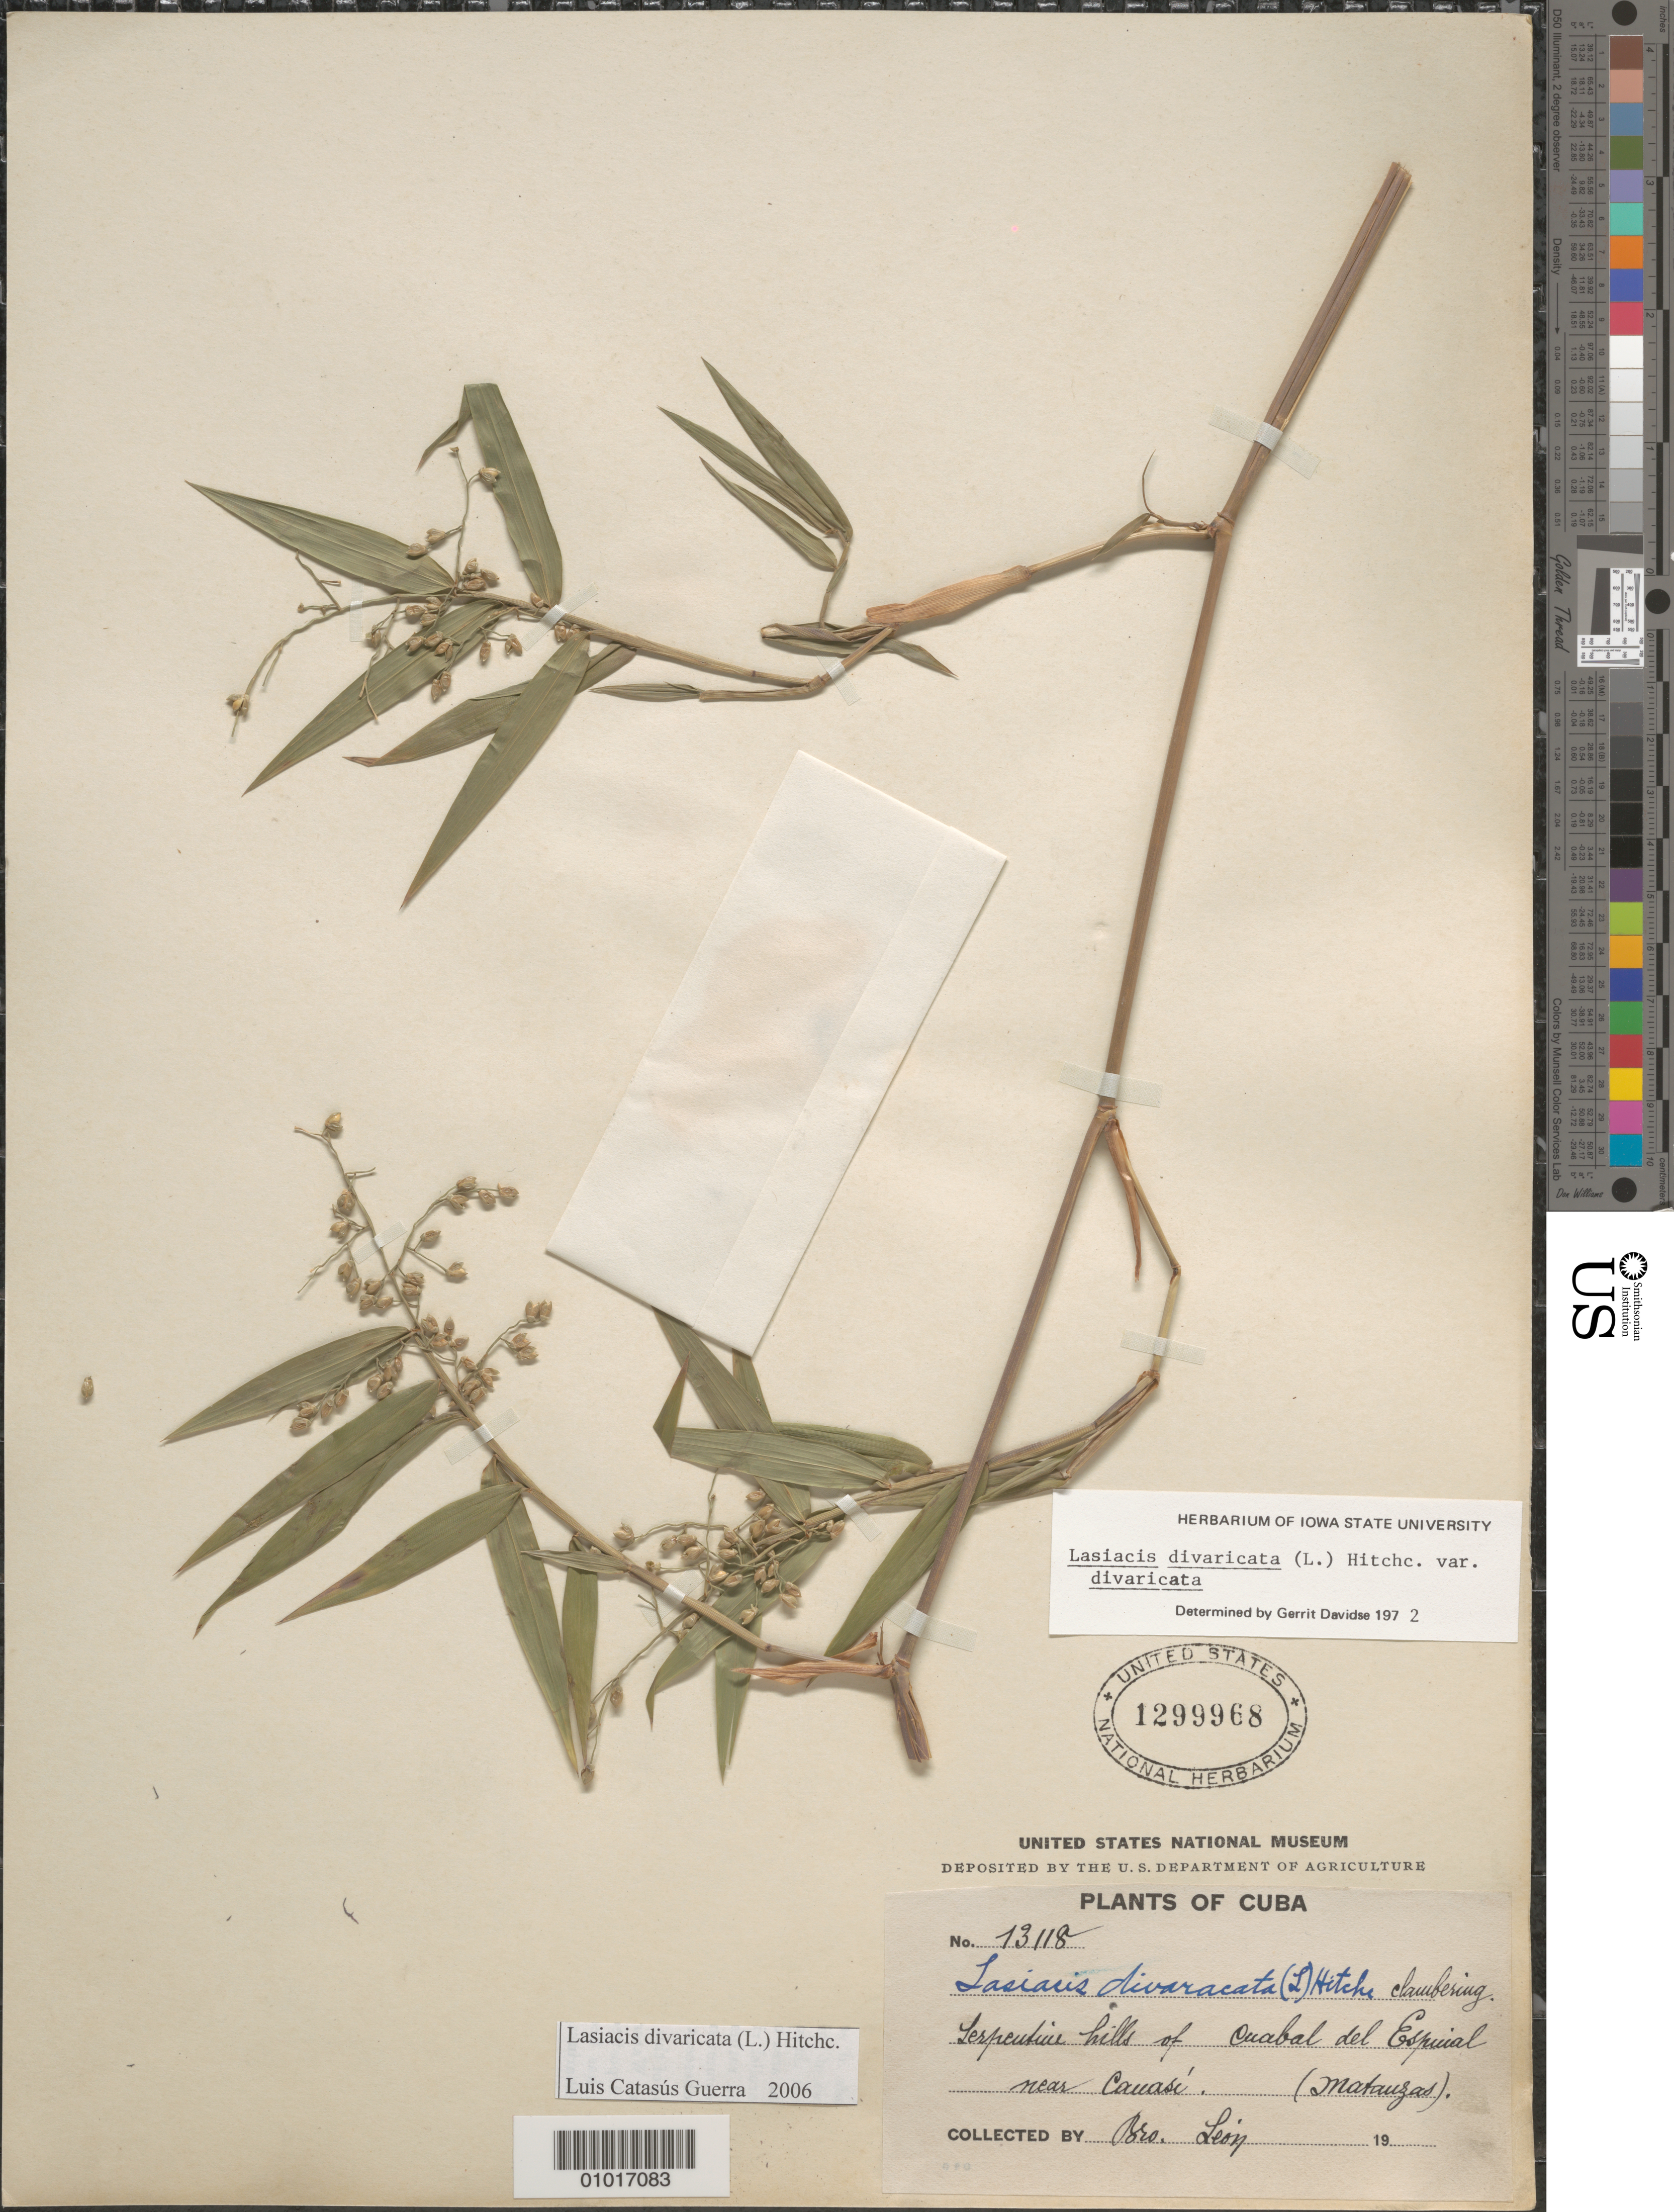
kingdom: Plantae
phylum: Tracheophyta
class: Liliopsida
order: Poales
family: Poaceae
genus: Lasiacis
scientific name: Lasiacis divaricata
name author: (L.) Hitchc.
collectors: Bro. León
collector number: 13118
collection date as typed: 01 Jan 1901 to 31 Dec 1972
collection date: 1901-01-01/1972-12-31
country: Cuba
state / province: Matanzas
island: Cuba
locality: Serpentine hills of Cuabel del Espinal near Canasí.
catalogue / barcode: US 1299968